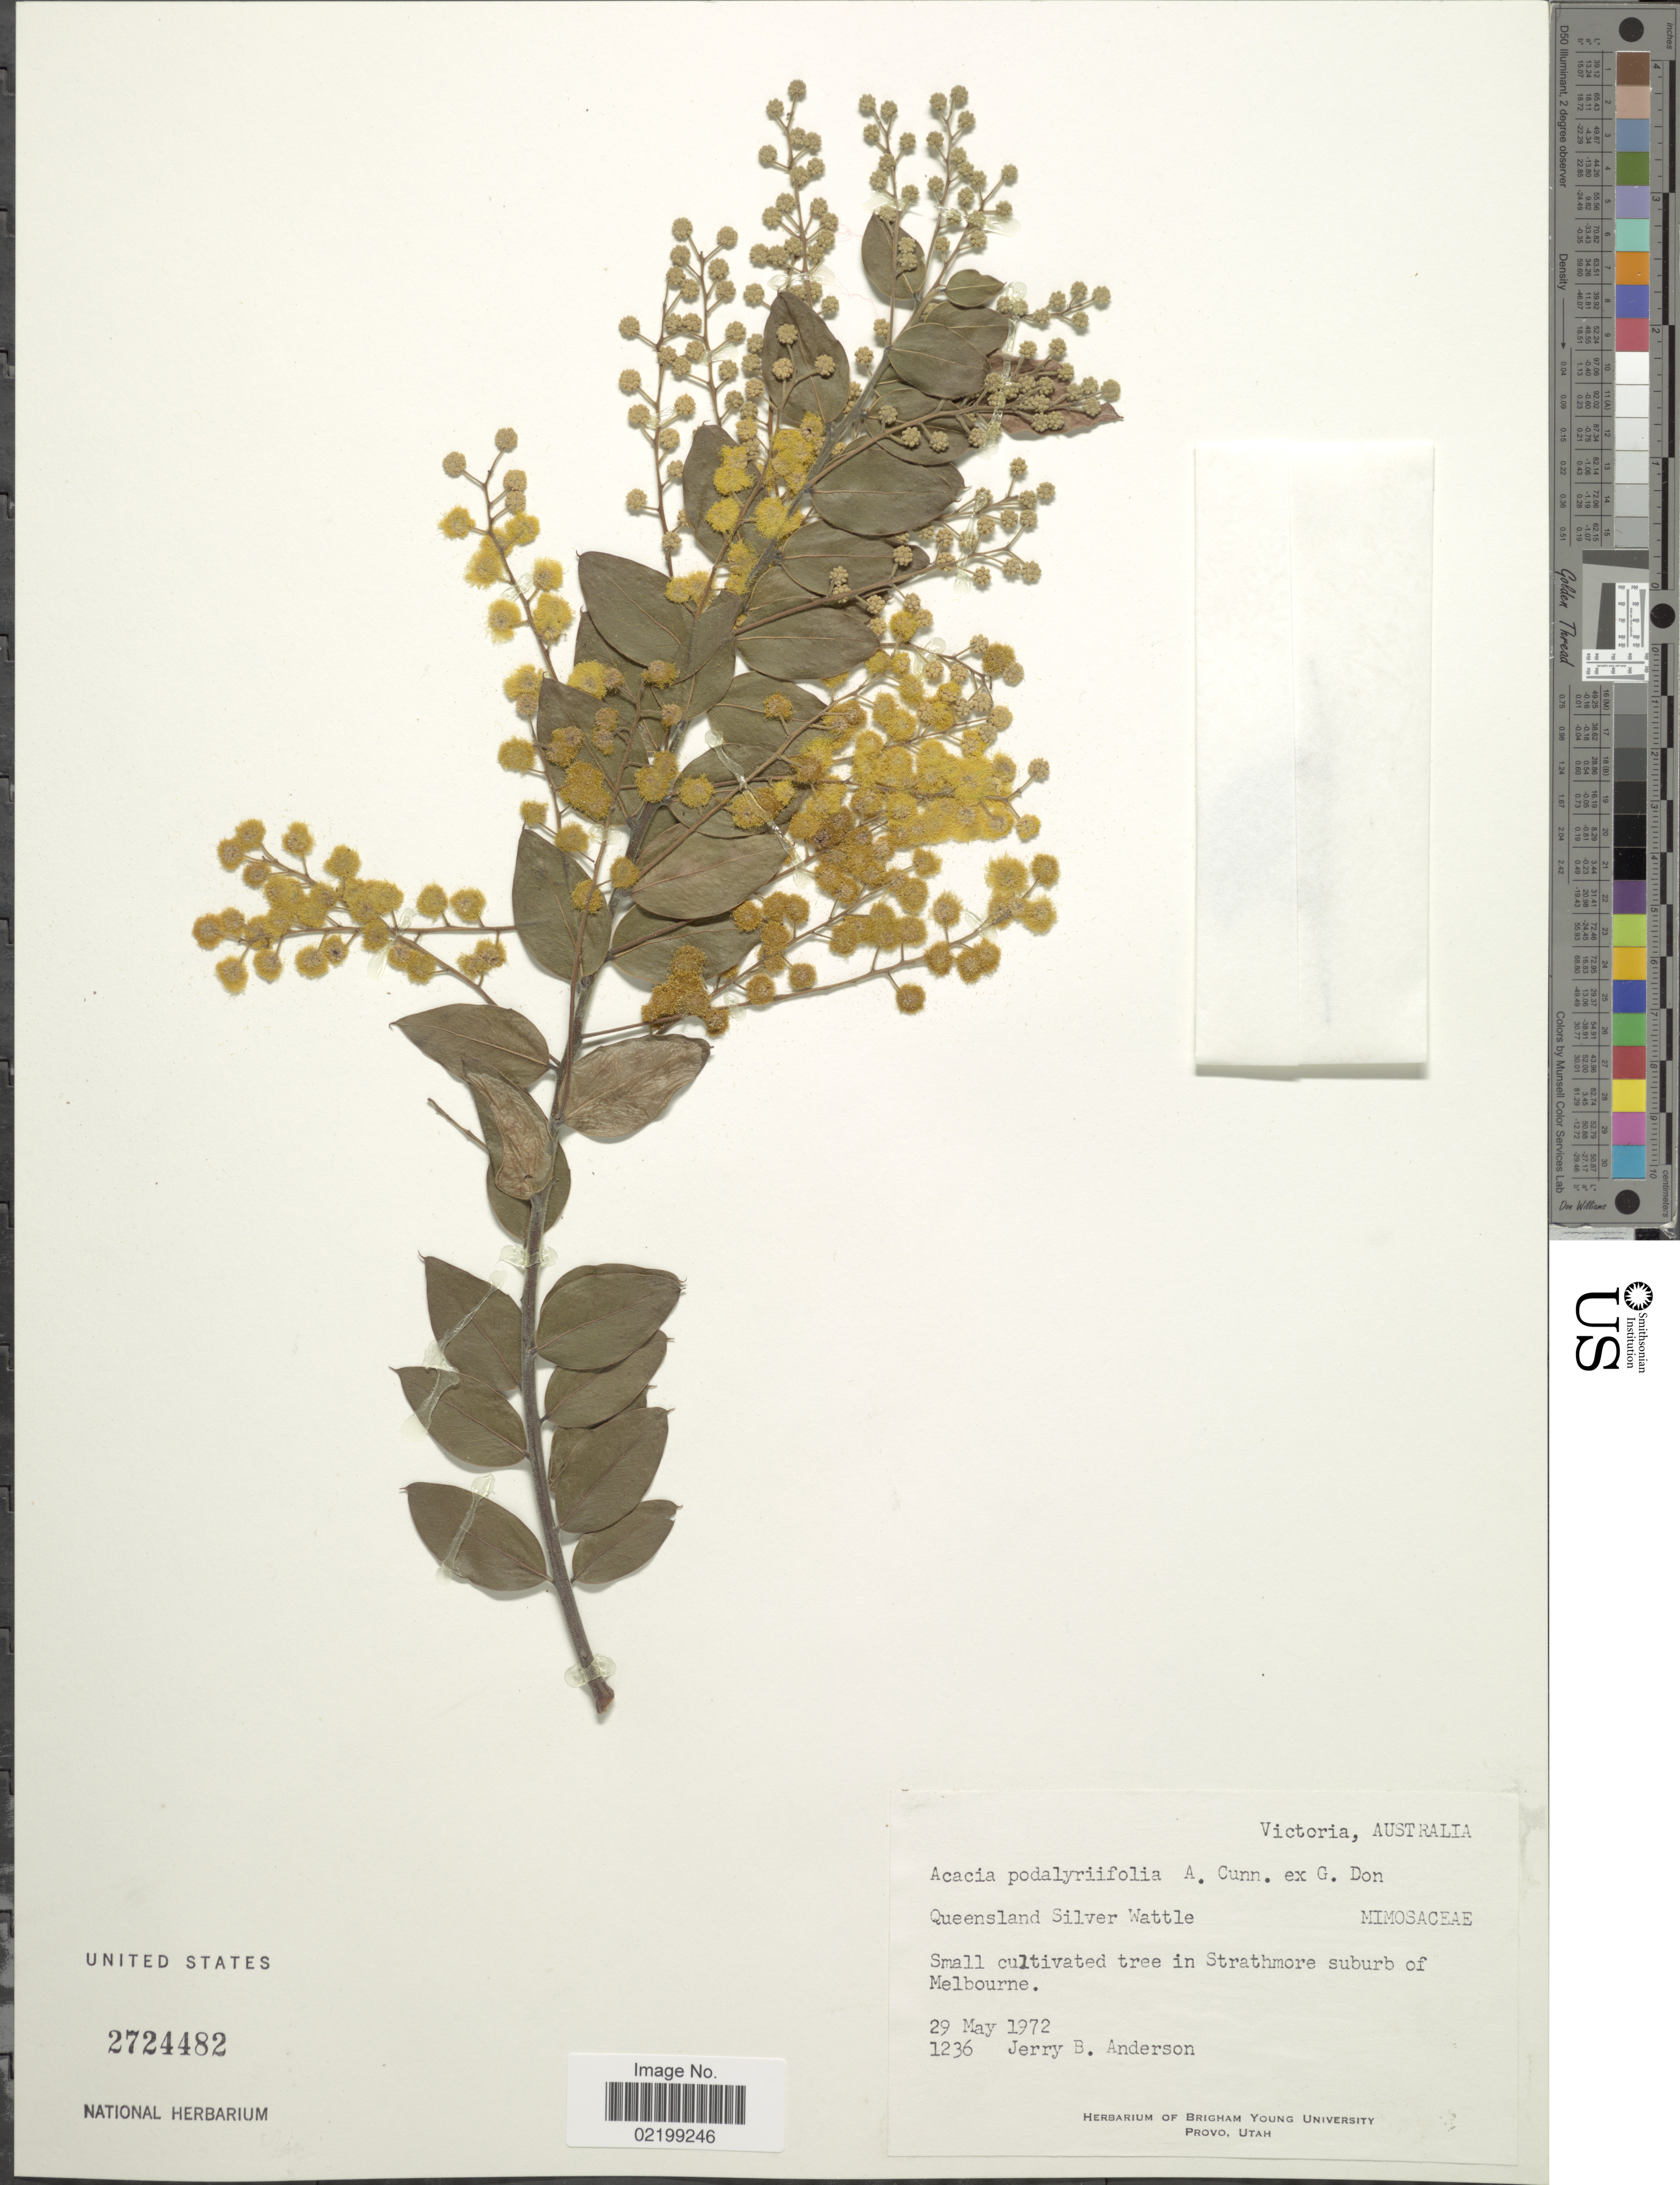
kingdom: Plantae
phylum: Tracheophyta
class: Magnoliopsida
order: Fabales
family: Fabaceae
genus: Acacia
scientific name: Acacia podalyriifolia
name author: A. Cunn. ex G. Don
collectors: J. B. Anderson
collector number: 1236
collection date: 1972-05-29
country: Australia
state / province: Queensland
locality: Queensland Silver Wattle, small cultivated tree in Stratmore suburb of Melbourne, Victoria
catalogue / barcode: US 2724482